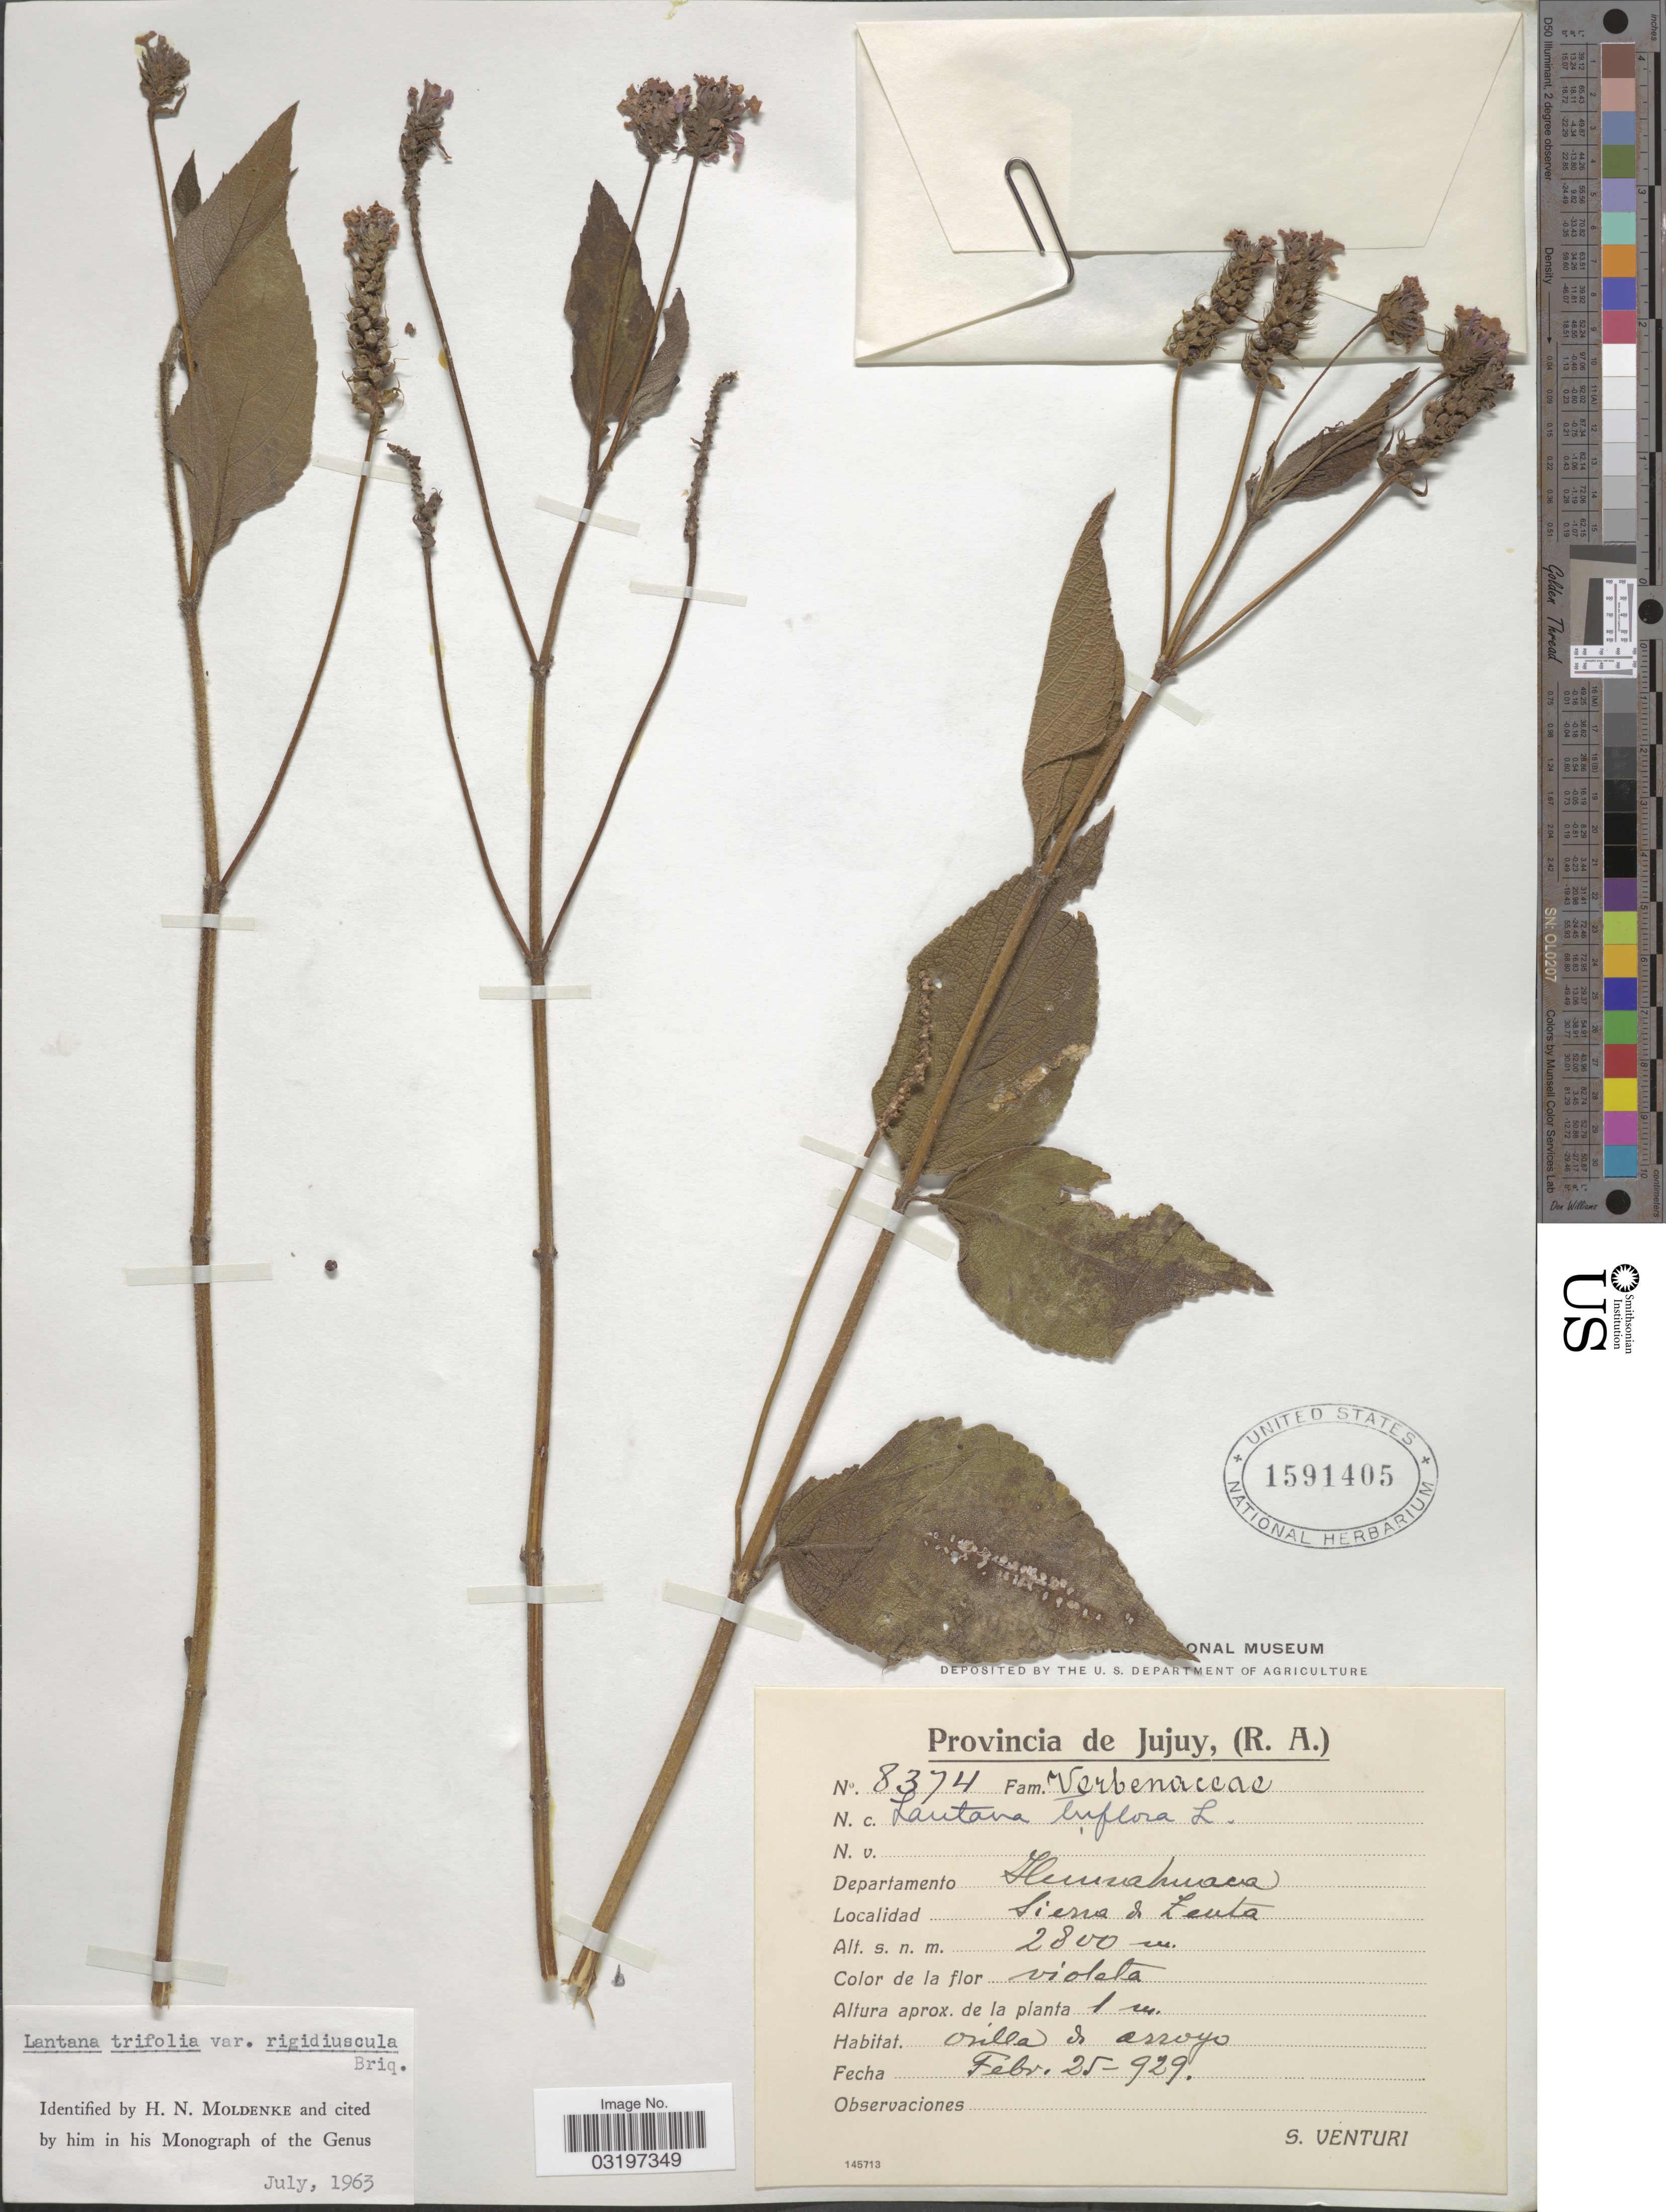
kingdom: Plantae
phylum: Tracheophyta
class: Magnoliopsida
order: Lamiales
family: Verbenaceae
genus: Lantana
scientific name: Lantana trifolia var. rigidiuscula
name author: Briq.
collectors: S. Venturi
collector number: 8374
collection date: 1929-02-25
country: Argentina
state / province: Jujuy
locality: Departamento Humahuaca. Sierra de Zenta.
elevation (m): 2800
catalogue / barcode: US 1591405